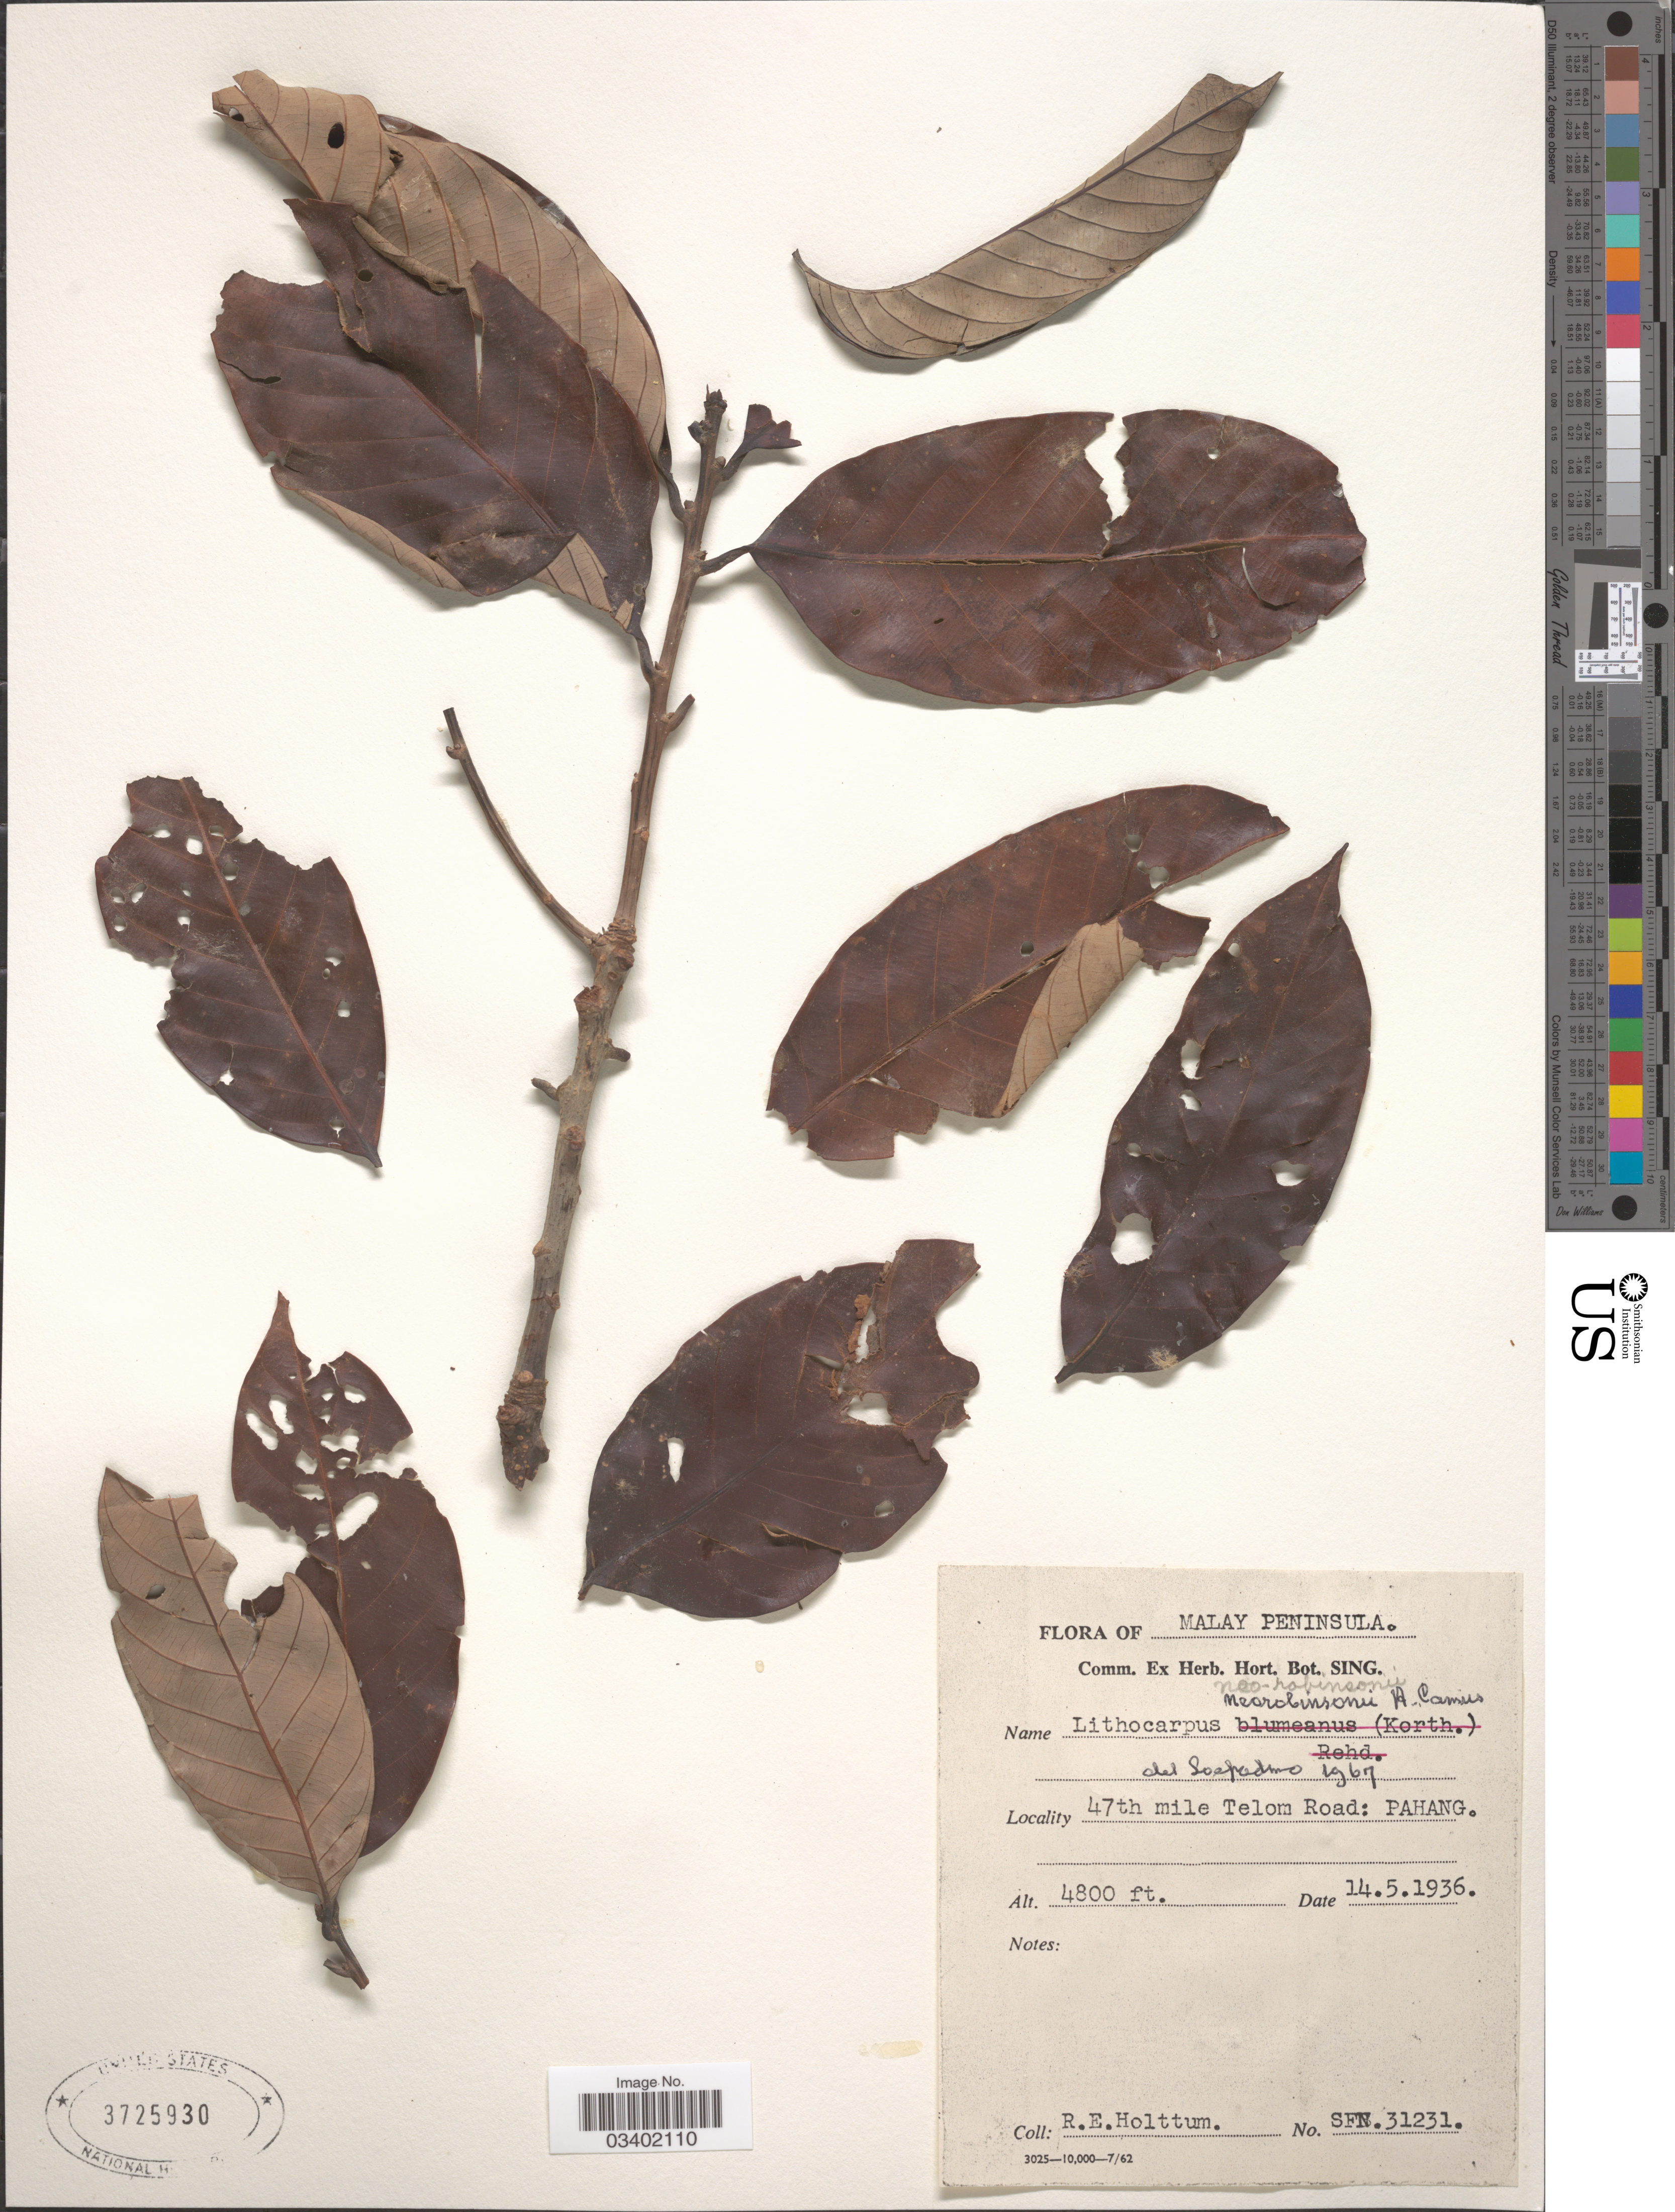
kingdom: Plantae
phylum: Tracheophyta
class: Magnoliopsida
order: Fagales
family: Fagaceae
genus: Lithocarpus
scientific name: Lithocarpus neorobinsonii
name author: A. Camus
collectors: R. E. Holttum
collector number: SFN.31231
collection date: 1936-05-14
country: Malaysia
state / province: Pahang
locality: Malay Peninsula. 47th mile Telom Road.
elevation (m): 1463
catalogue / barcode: US 3725930